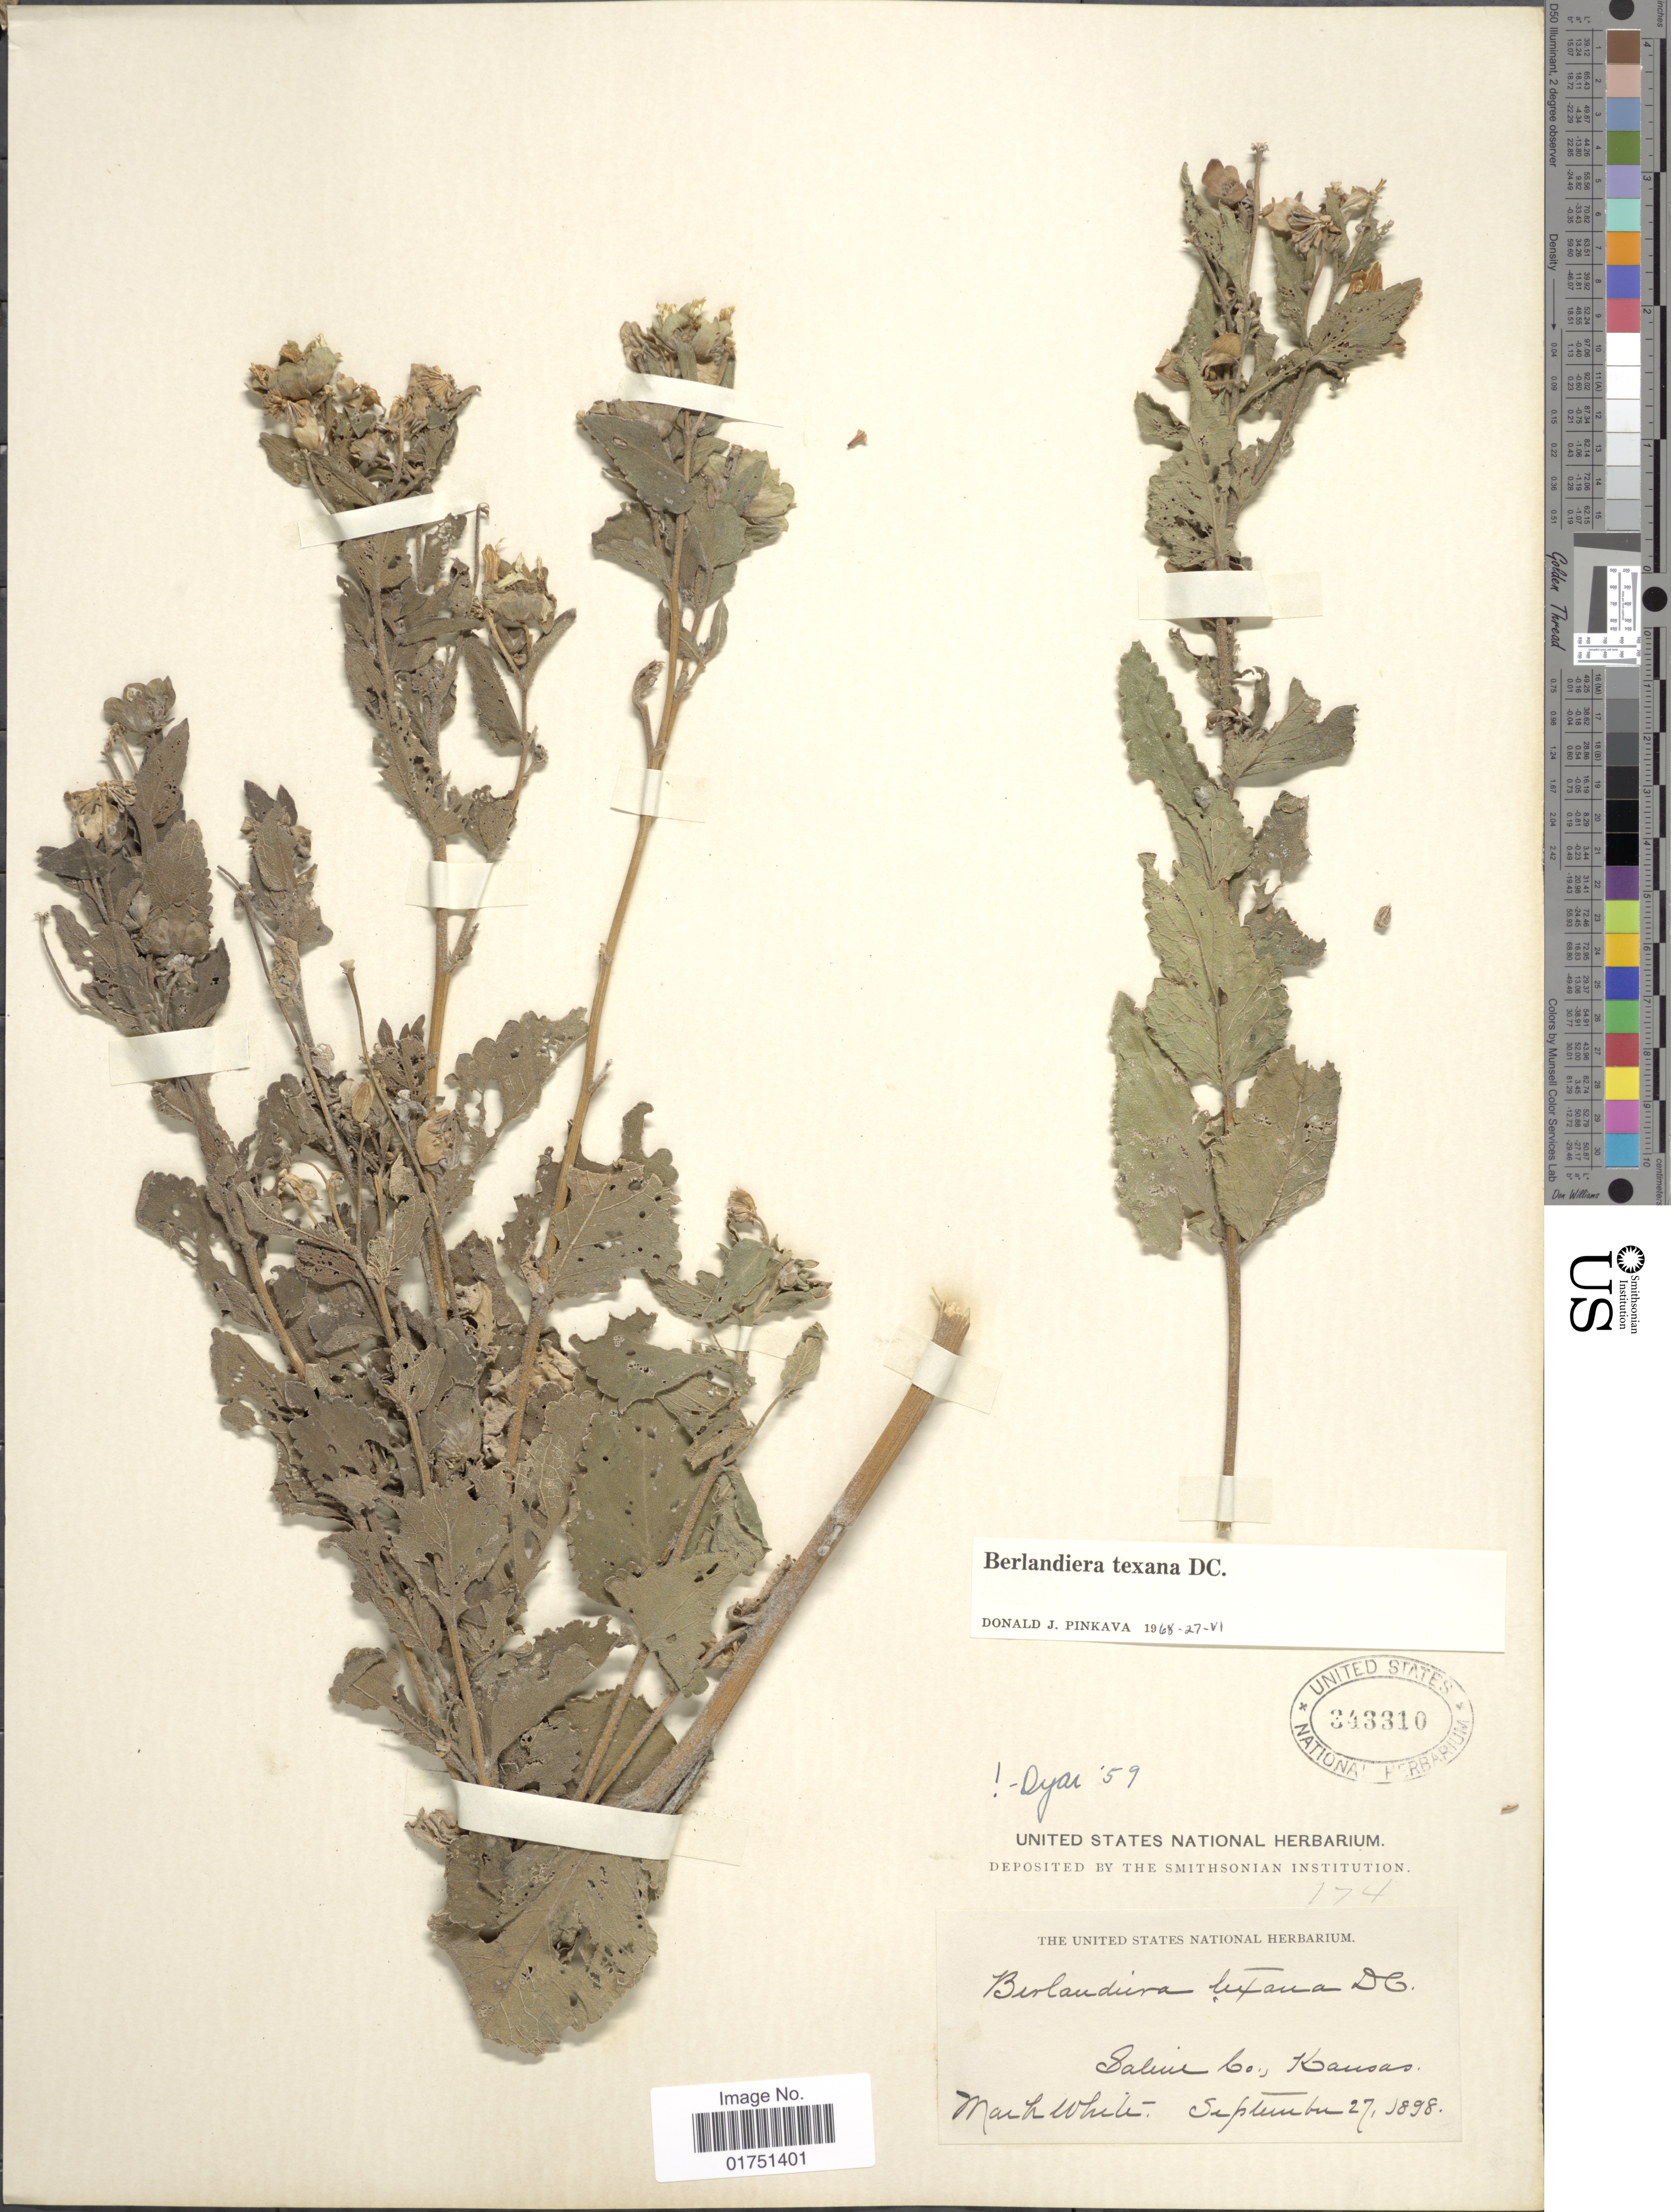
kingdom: Plantae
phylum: Tracheophyta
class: Magnoliopsida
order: Asterales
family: Asteraceae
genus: Berlandiera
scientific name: Berlandiera texana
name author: DC.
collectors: M. White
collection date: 1898-09-27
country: United States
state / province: Kansas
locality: Saline Co., Kansas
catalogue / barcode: US 343310